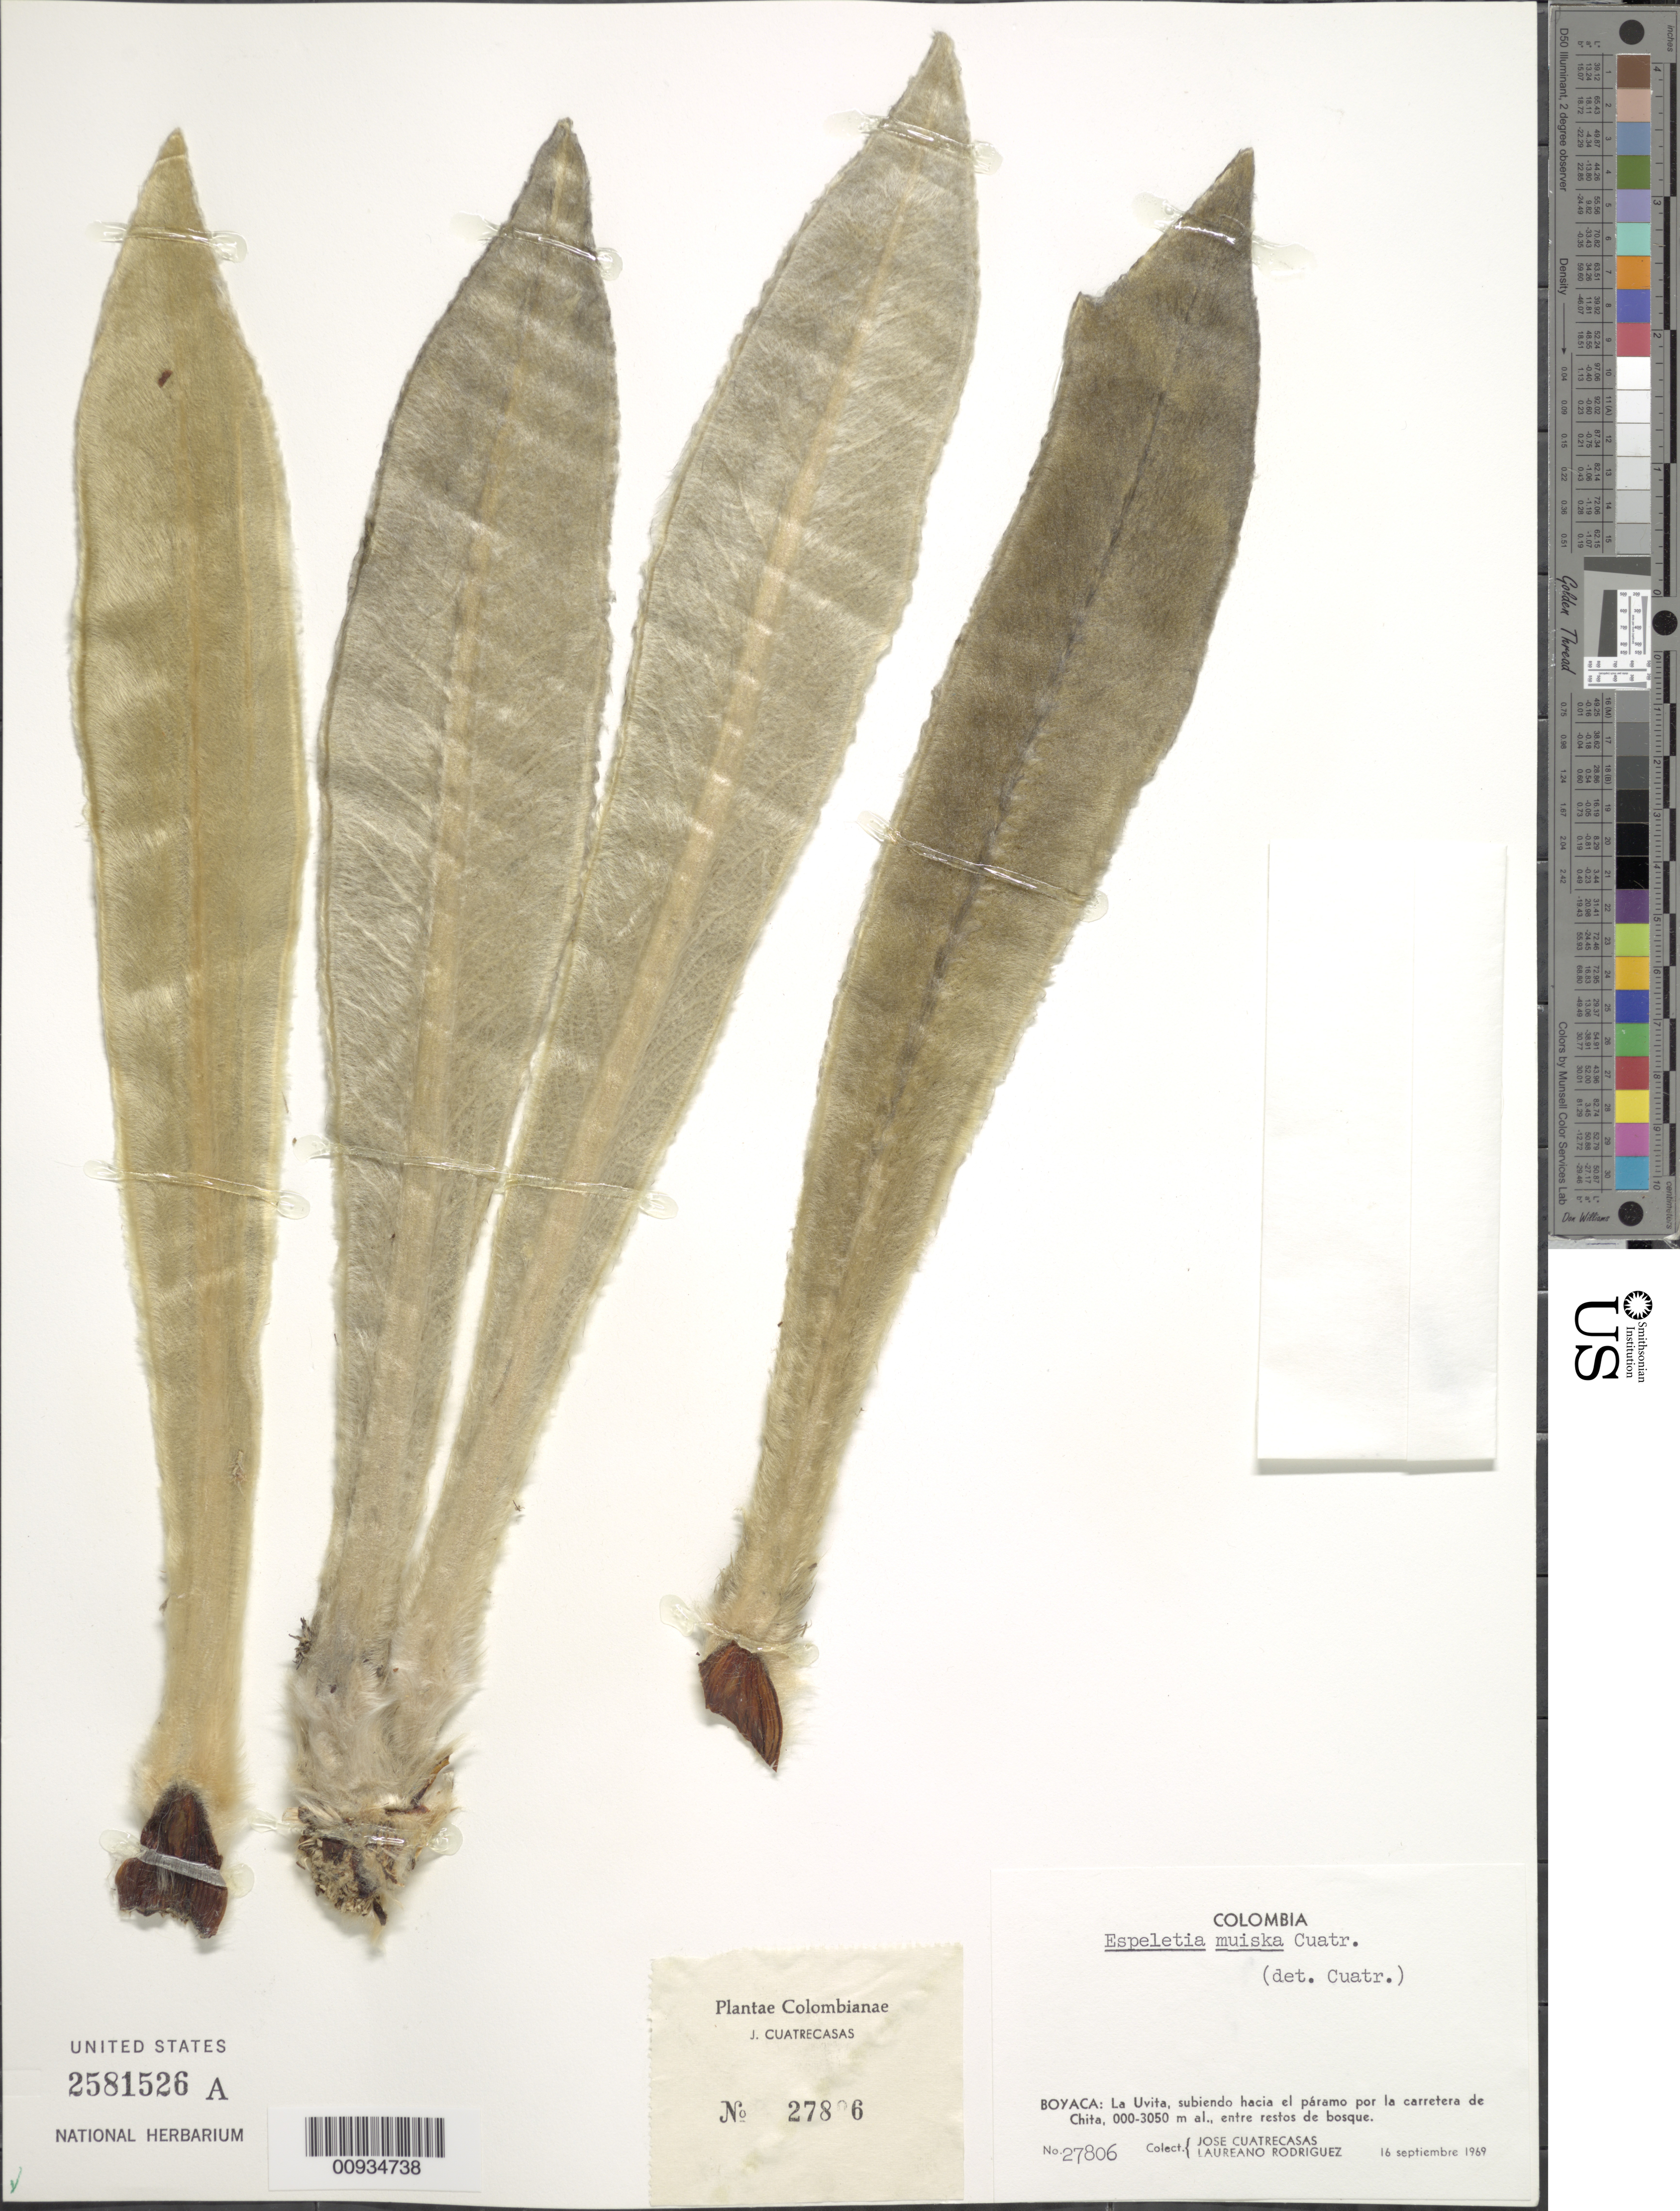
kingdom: Plantae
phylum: Tracheophyta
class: Magnoliopsida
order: Asterales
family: Asteraceae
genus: Espeletiopsis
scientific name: Espeletiopsis muiska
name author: (Cuatrec.) Cuatrec.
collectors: J. Cuatrecasas & L. Rodriguez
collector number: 27806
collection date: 1969-09-16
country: Colombia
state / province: Boyacá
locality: Boyacá: La Uvita, subiendo hacia el paramo por la carretera de Chita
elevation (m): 0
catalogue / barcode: US 2581526A